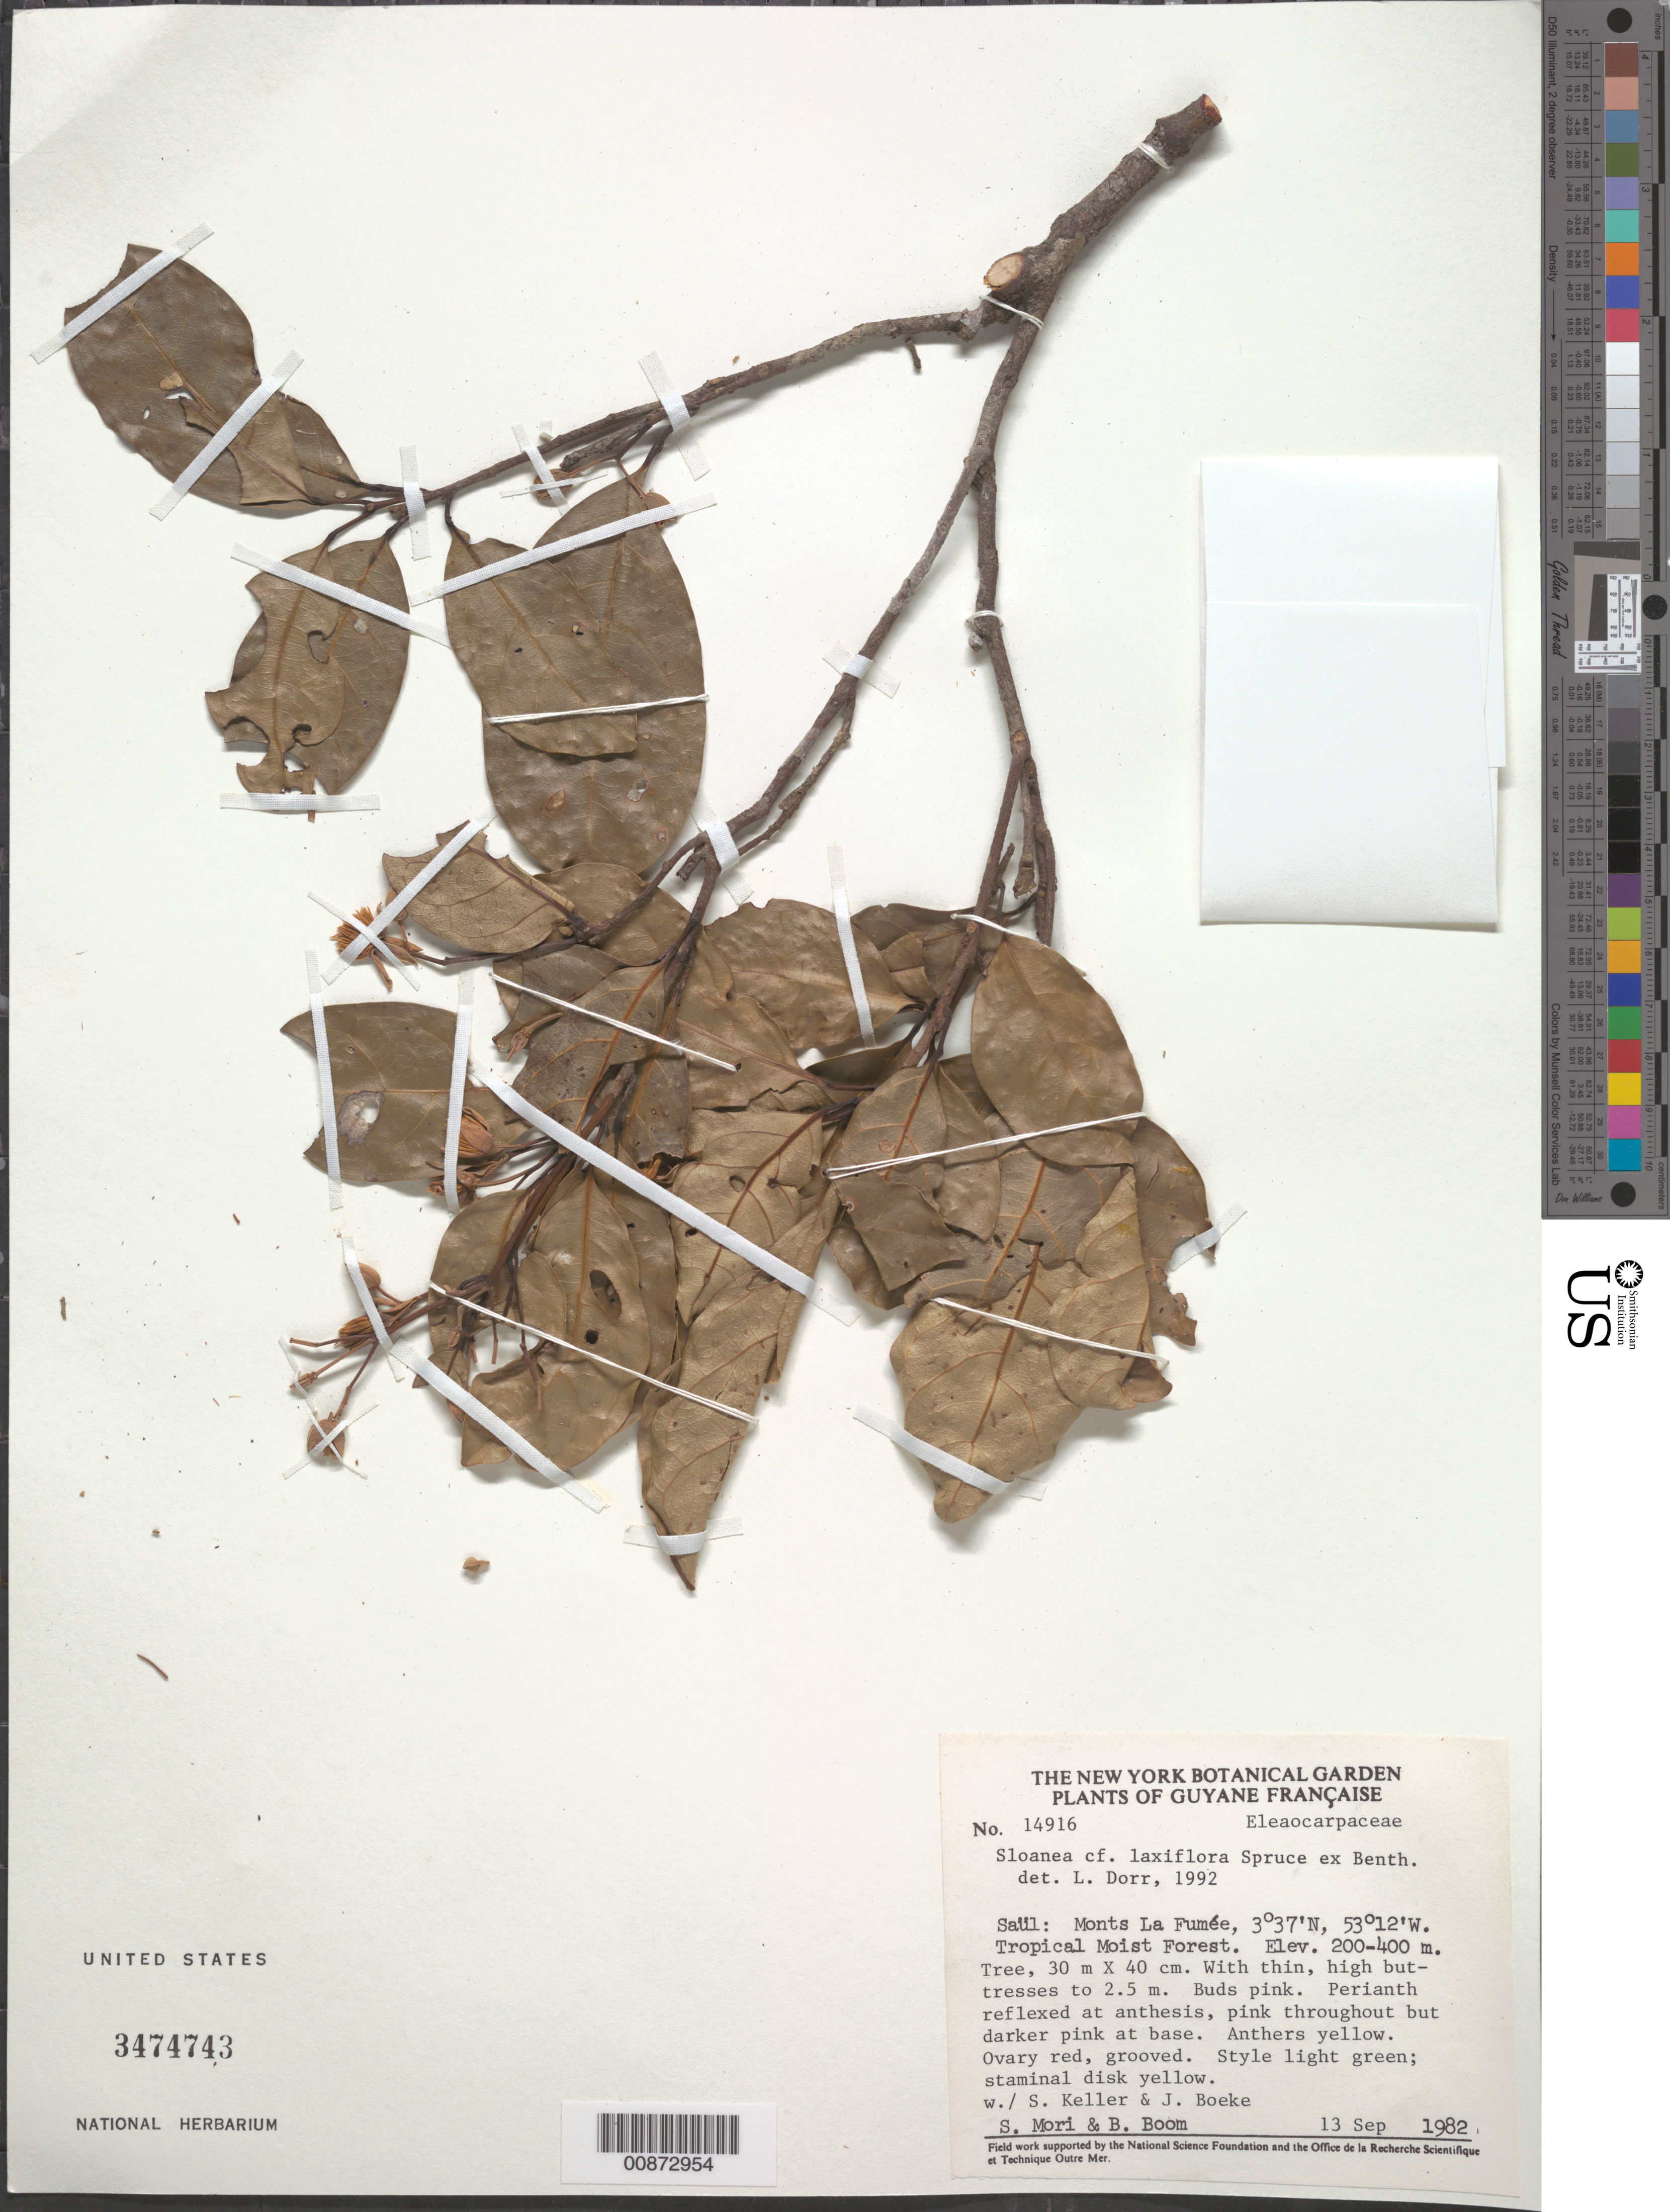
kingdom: Plantae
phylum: Tracheophyta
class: Magnoliopsida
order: Oxalidales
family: Elaeocarpaceae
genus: Sloanea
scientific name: Sloanea laxiflora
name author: Spruce ex Benth.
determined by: Dorr, L. J., (BOT), Smithsonian Institution - National Museum of Natural History (UNITED STATES)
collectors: S. Mori, B. M. Boom, S. Keller & J. D. Boeke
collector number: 14916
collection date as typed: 13-Sep-82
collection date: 1982-09-13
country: French Guiana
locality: Saül, Monts La Fumée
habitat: Tropical moist forest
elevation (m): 200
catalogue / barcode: US 3474743